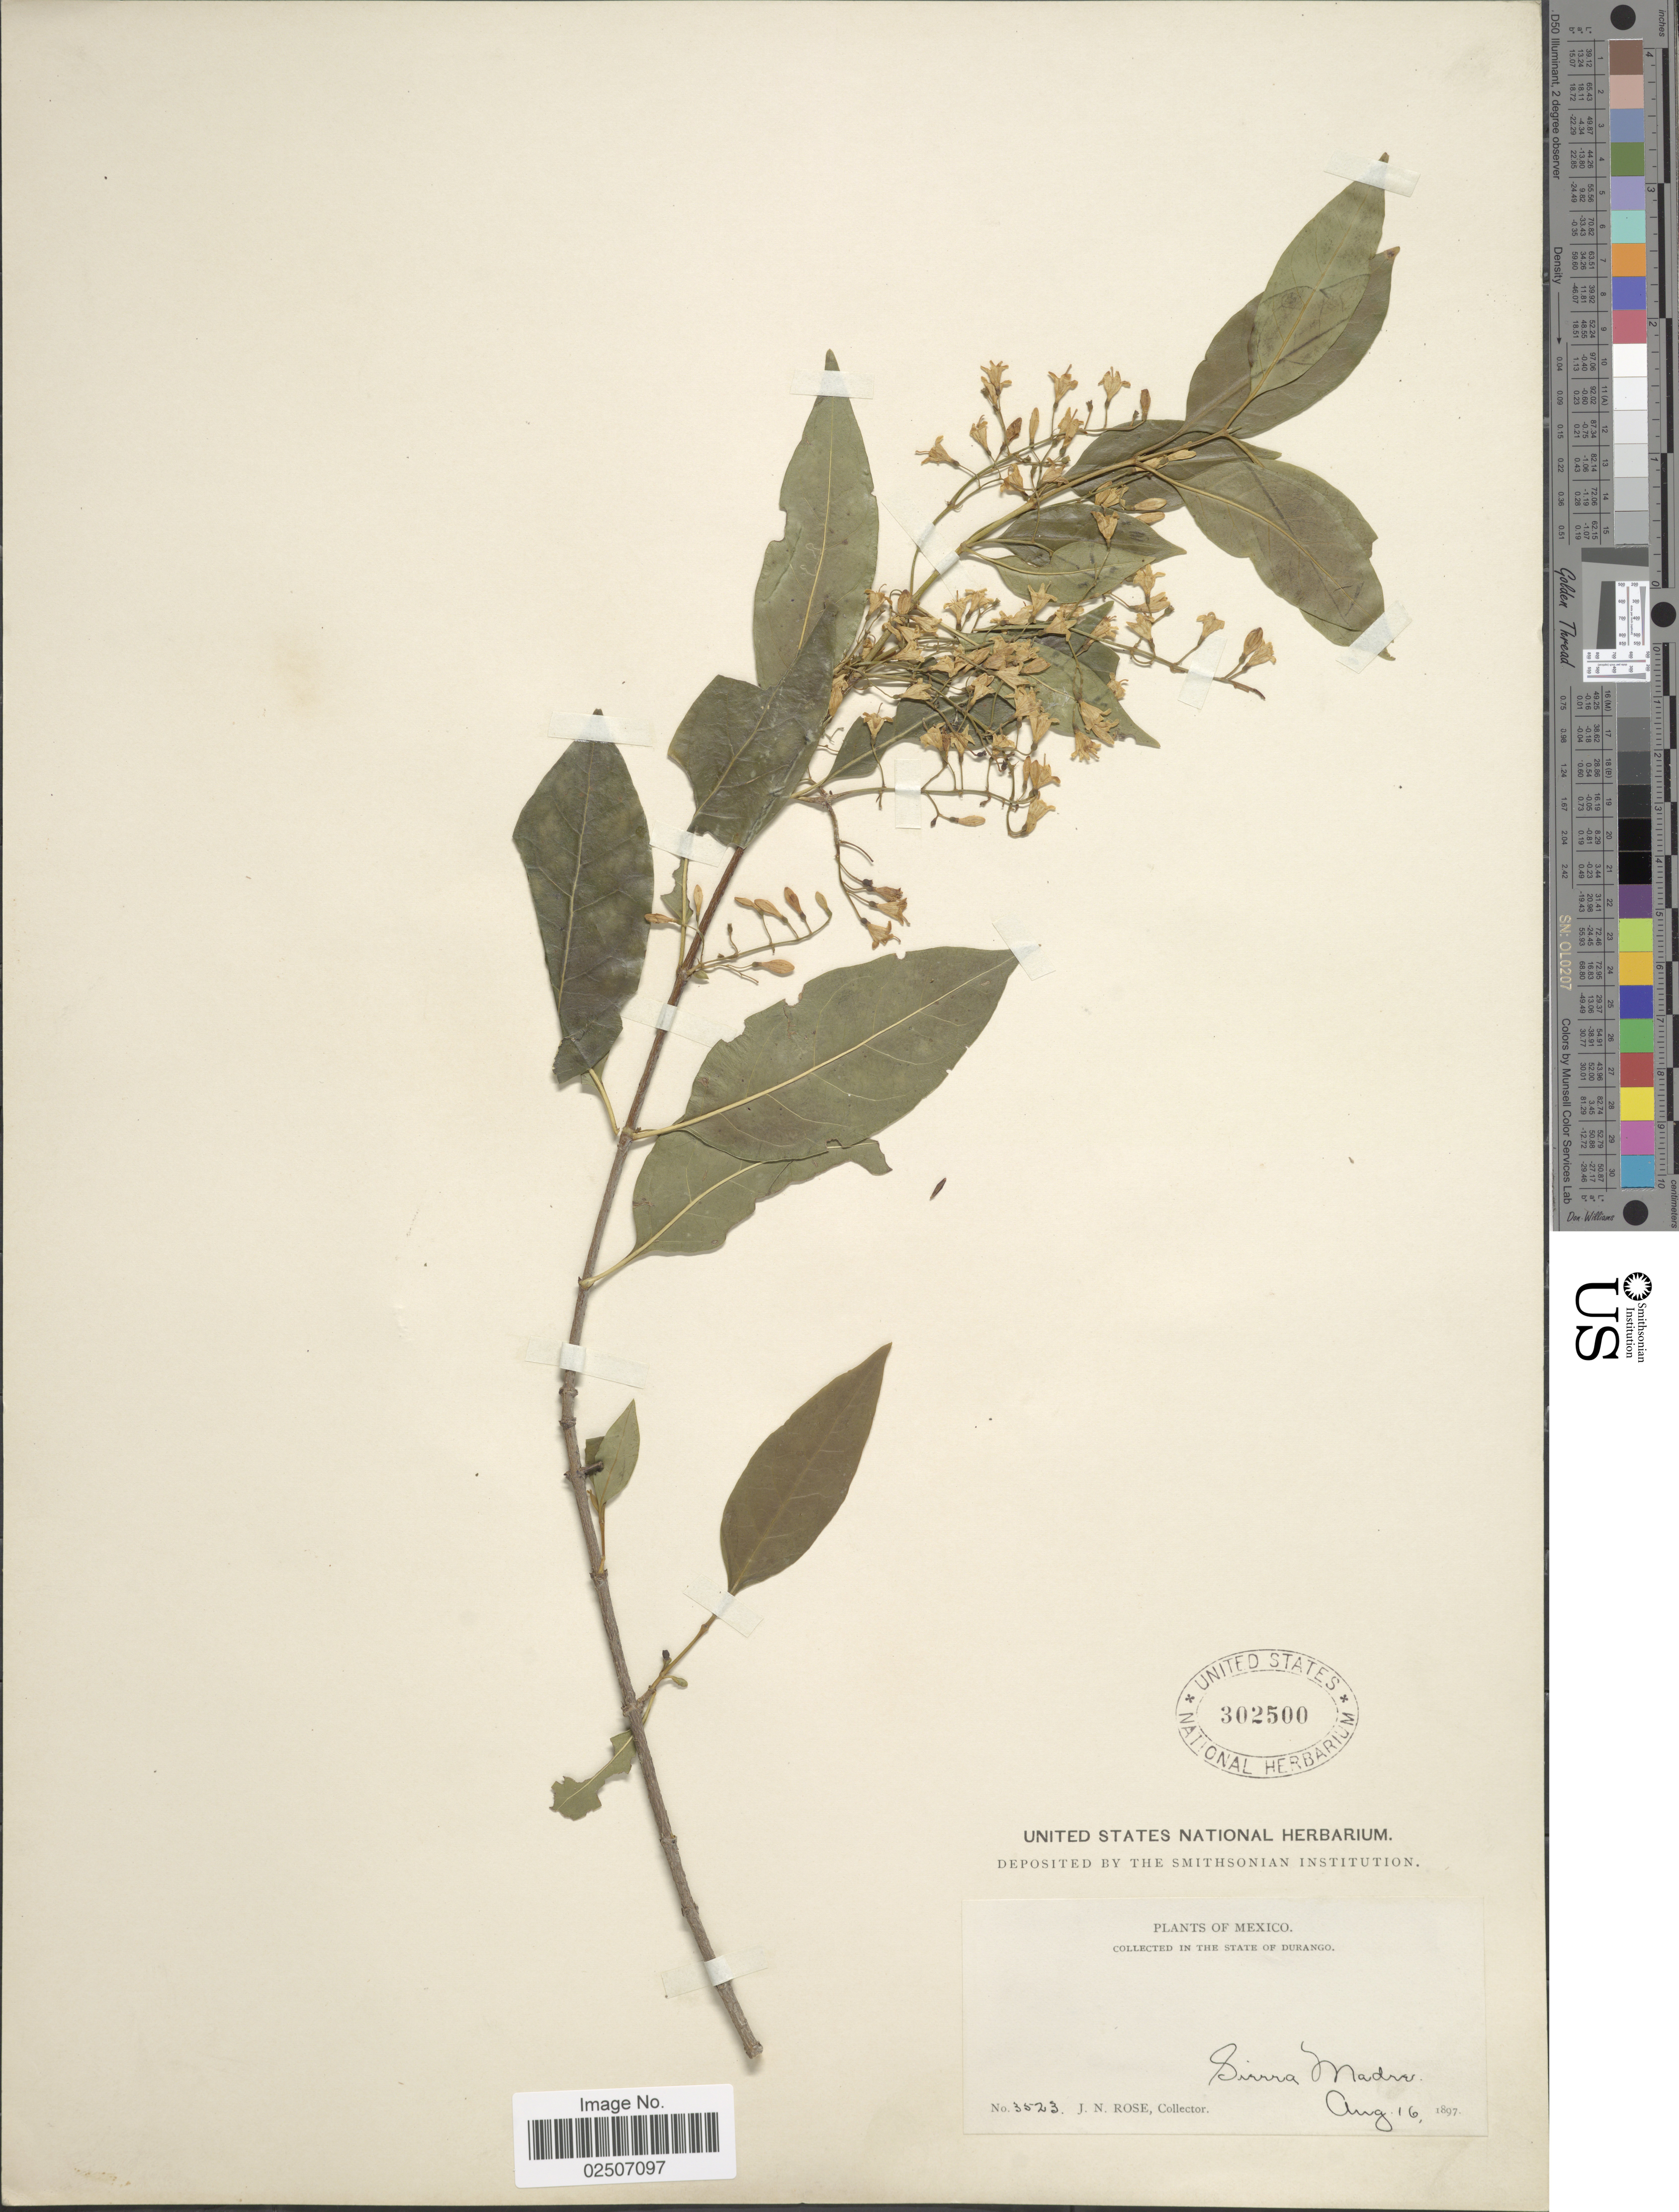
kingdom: Plantae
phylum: Tracheophyta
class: Magnoliopsida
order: Gentianales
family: Rubiaceae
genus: Chiococca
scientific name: Chiococca alba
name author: (L.) Hitchc.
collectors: J. N. Rose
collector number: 3523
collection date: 1897-08-16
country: Mexico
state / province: Durango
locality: Sierra Madre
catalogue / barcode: US 302500